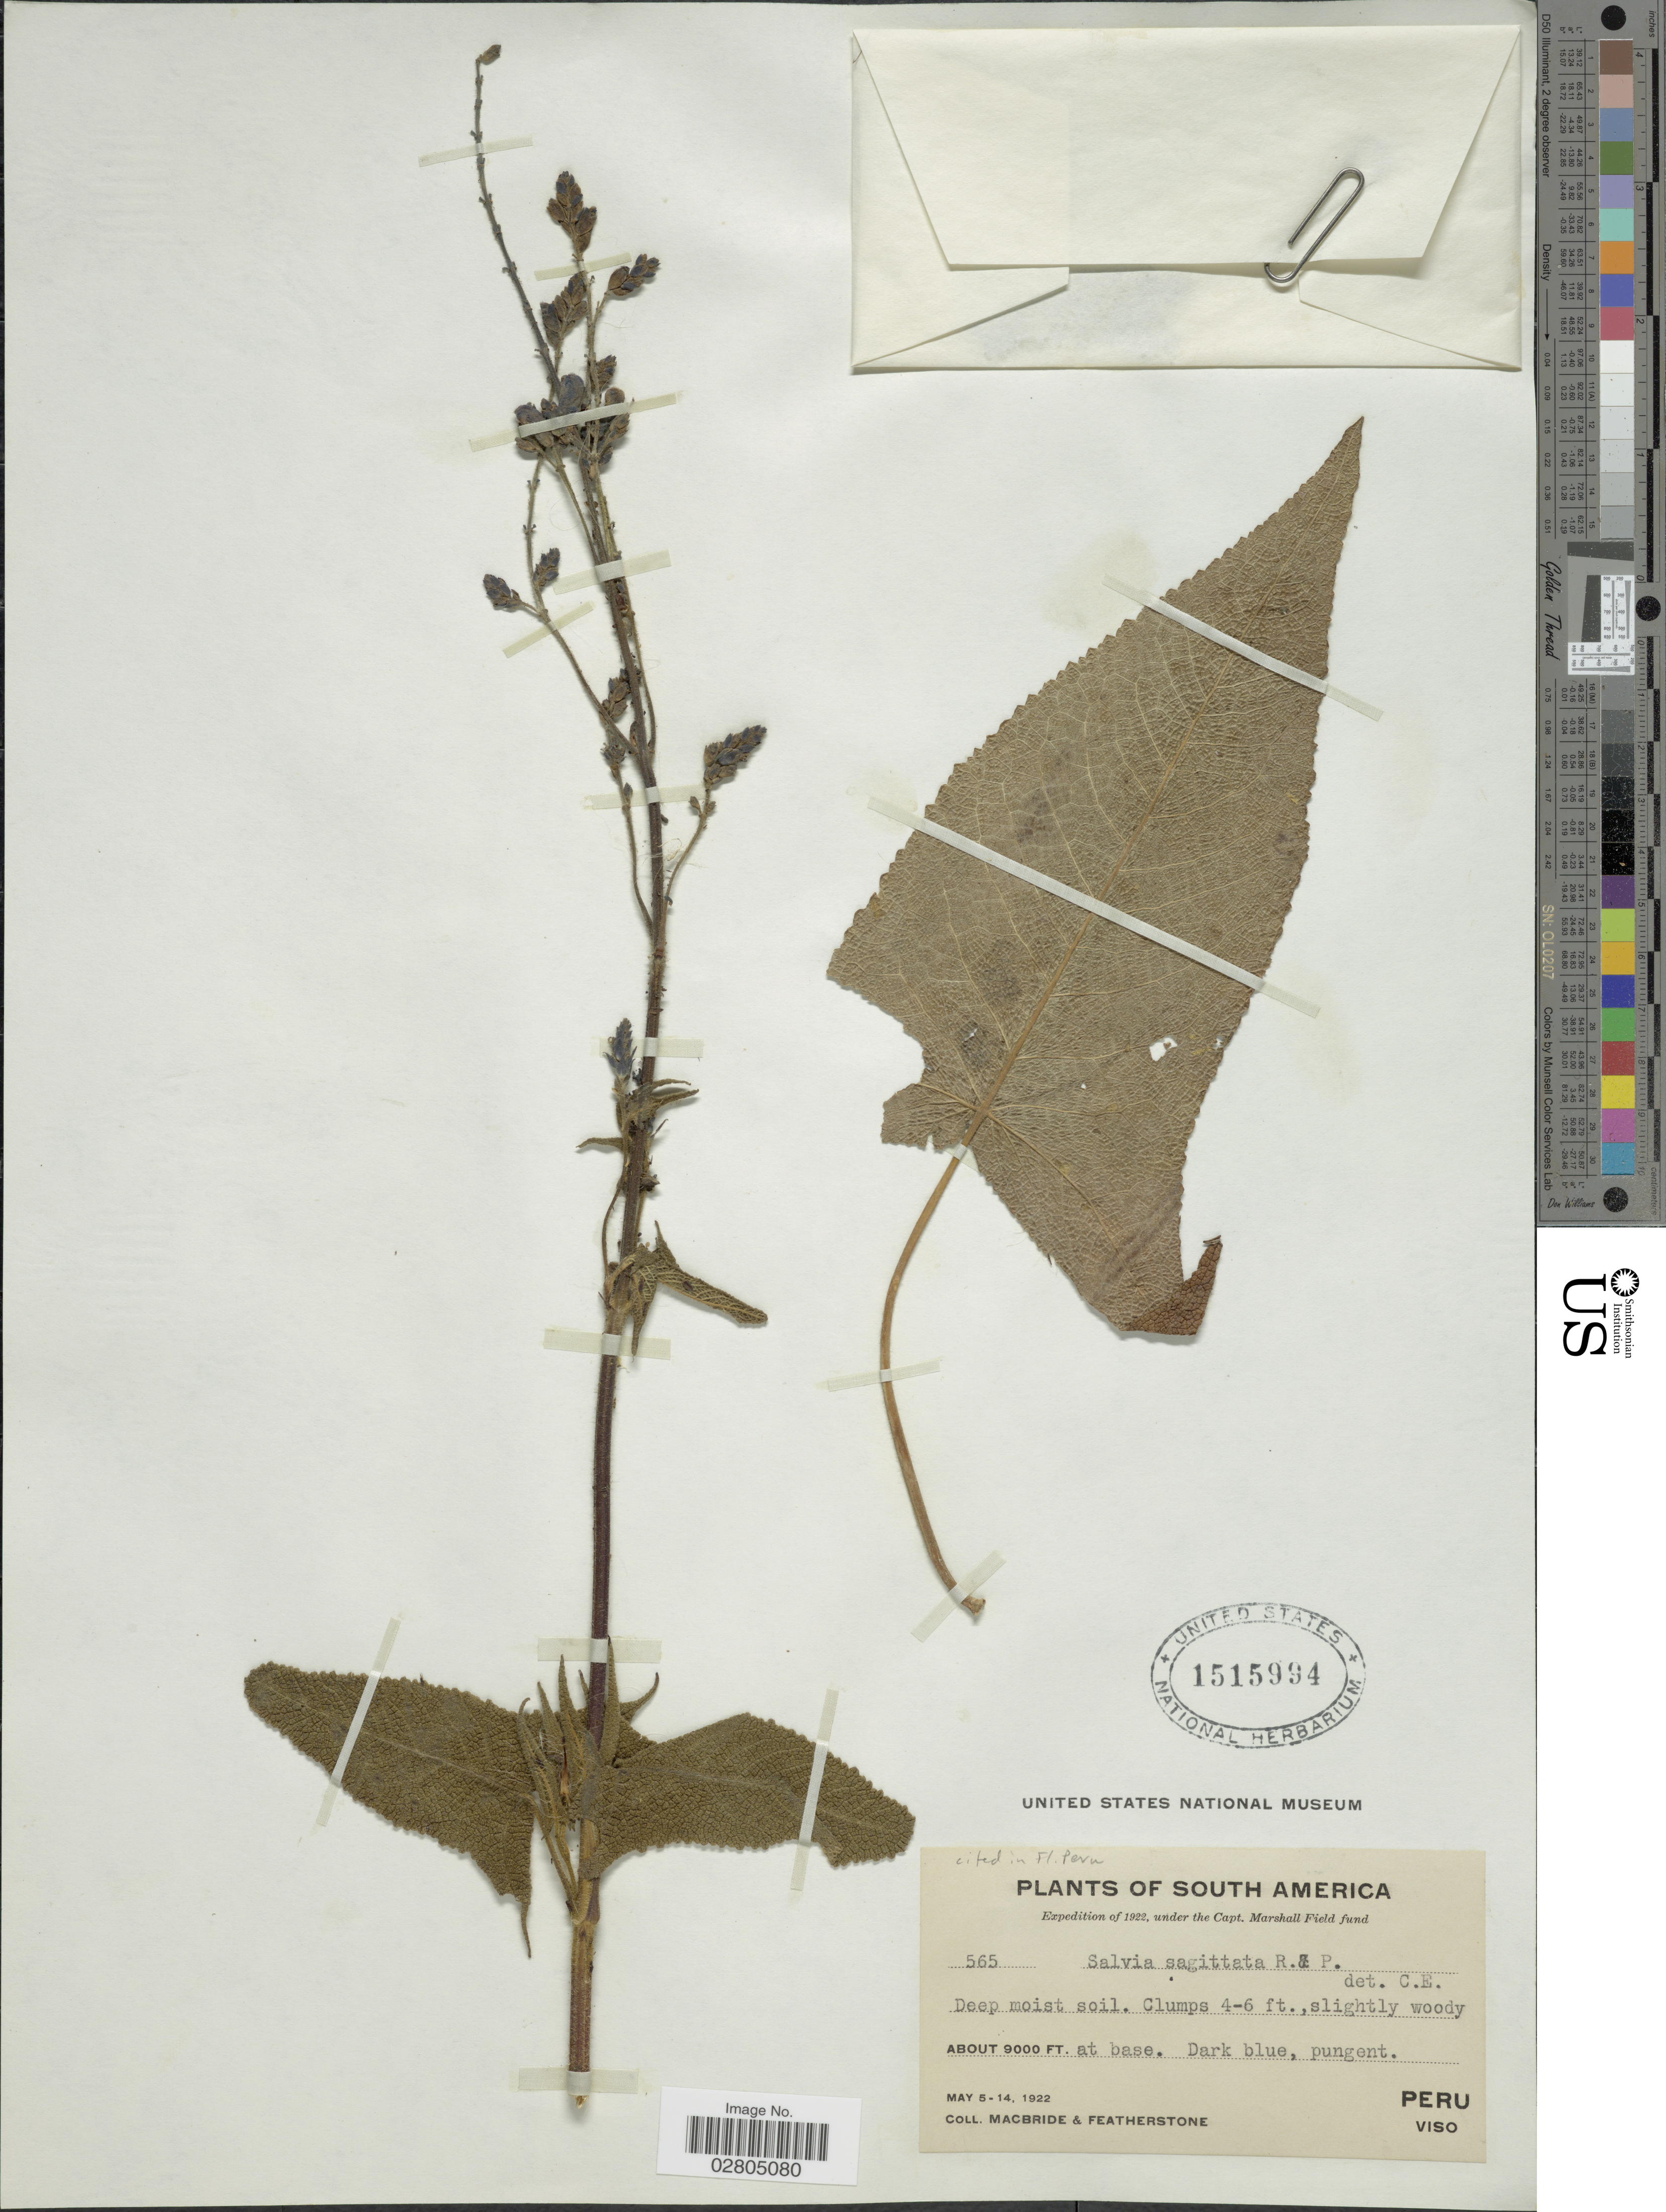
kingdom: Plantae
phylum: Tracheophyta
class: Magnoliopsida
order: Lamiales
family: Lamiaceae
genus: Salvia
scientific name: Salvia sagittata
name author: Ruiz & Pav.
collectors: Macbride, -- & -. Featherstone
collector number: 565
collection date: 1922-05-05/1922-05-14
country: Peru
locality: Viso.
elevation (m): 2743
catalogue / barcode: US 1515994